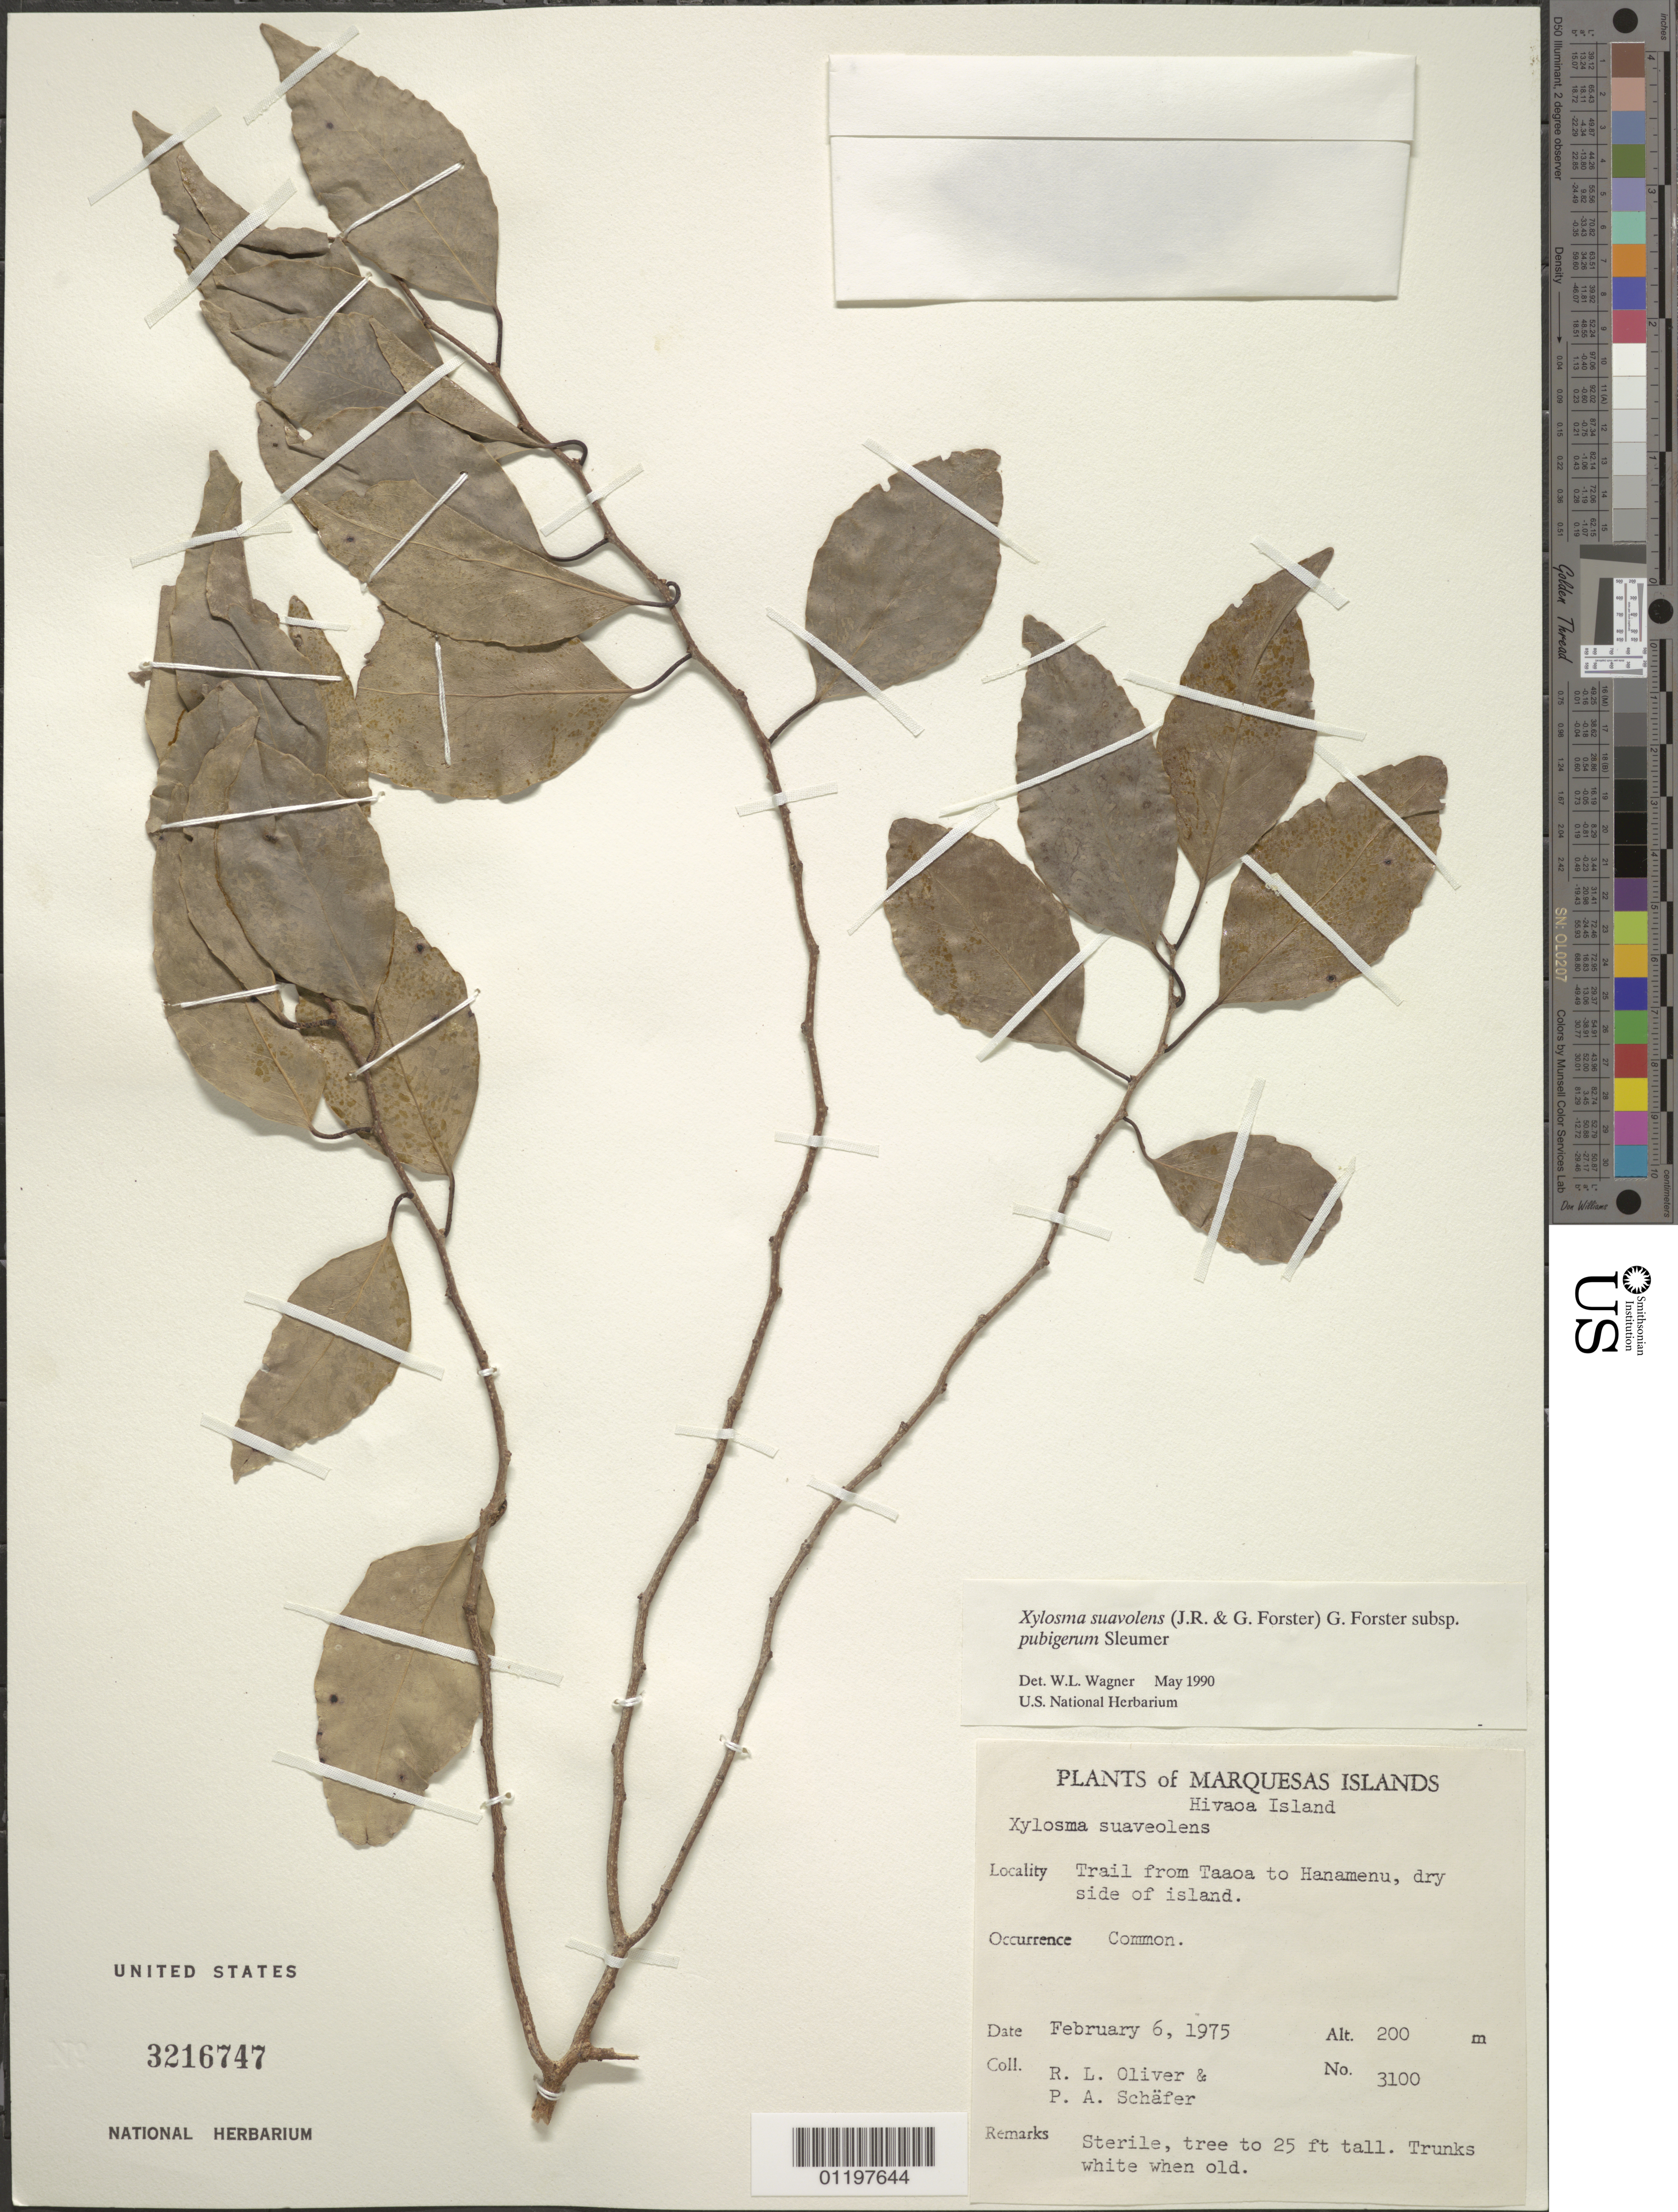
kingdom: Plantae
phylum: Tracheophyta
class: Magnoliopsida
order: Malpighiales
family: Salicaceae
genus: Xylosma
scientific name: Xylosma suaveolens subsp. pubigera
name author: Sleumer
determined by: Wagner, W. L., (BOT), Smithsonian Institution - National Museum of Natural History (UNITED STATES)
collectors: R. L. Oliver & P. A. Schäfer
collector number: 3100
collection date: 1975-02-06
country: French Polynesia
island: Hiva Oa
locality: trail from Taaoa to Hanamenu, dry side of island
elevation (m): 200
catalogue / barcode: US 3216747